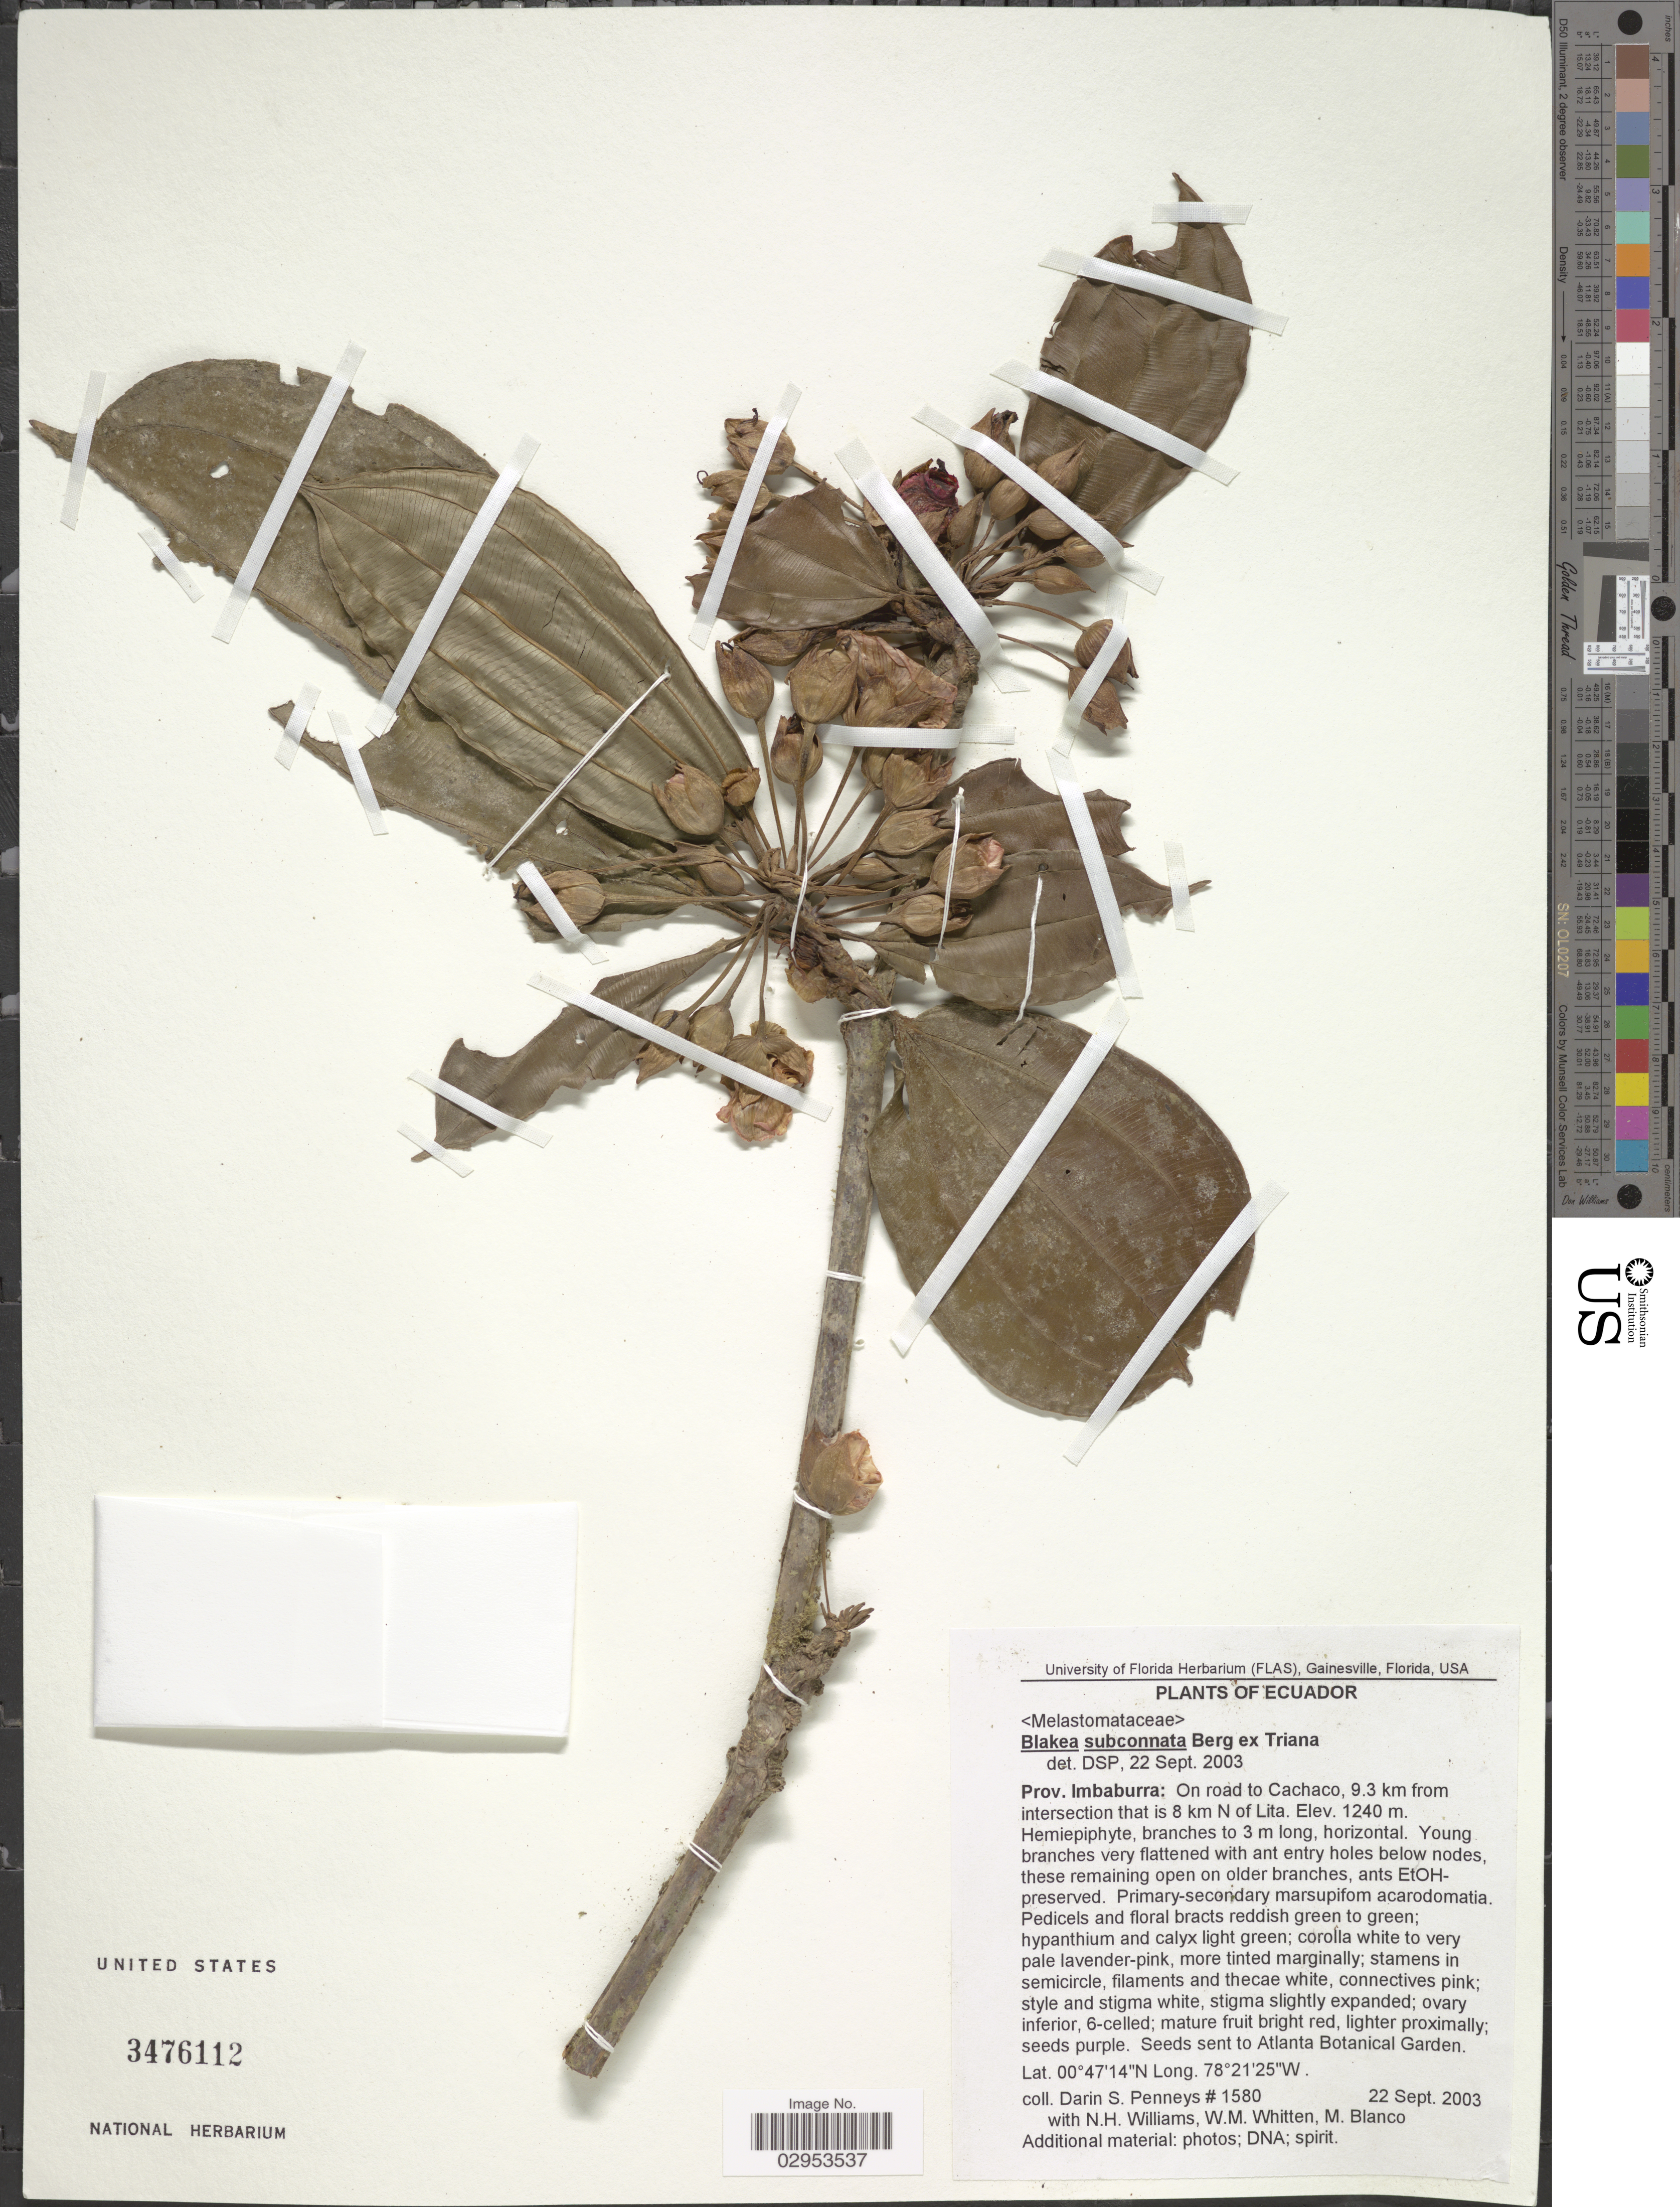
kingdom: Plantae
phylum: Tracheophyta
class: Magnoliopsida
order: Myrtales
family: Melastomataceae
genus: Blakea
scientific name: Blakea subconnata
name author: O. Berg ex Triana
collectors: D. S. Penneys, N. H. Williams, W. M. Whitten & M. Blanco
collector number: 1580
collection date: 2003-09-22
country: Ecuador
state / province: Imbabura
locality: On road to Cachaco, 9.3 km from intersection that is 8 km N of Lita.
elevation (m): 1240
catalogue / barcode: US 3476112